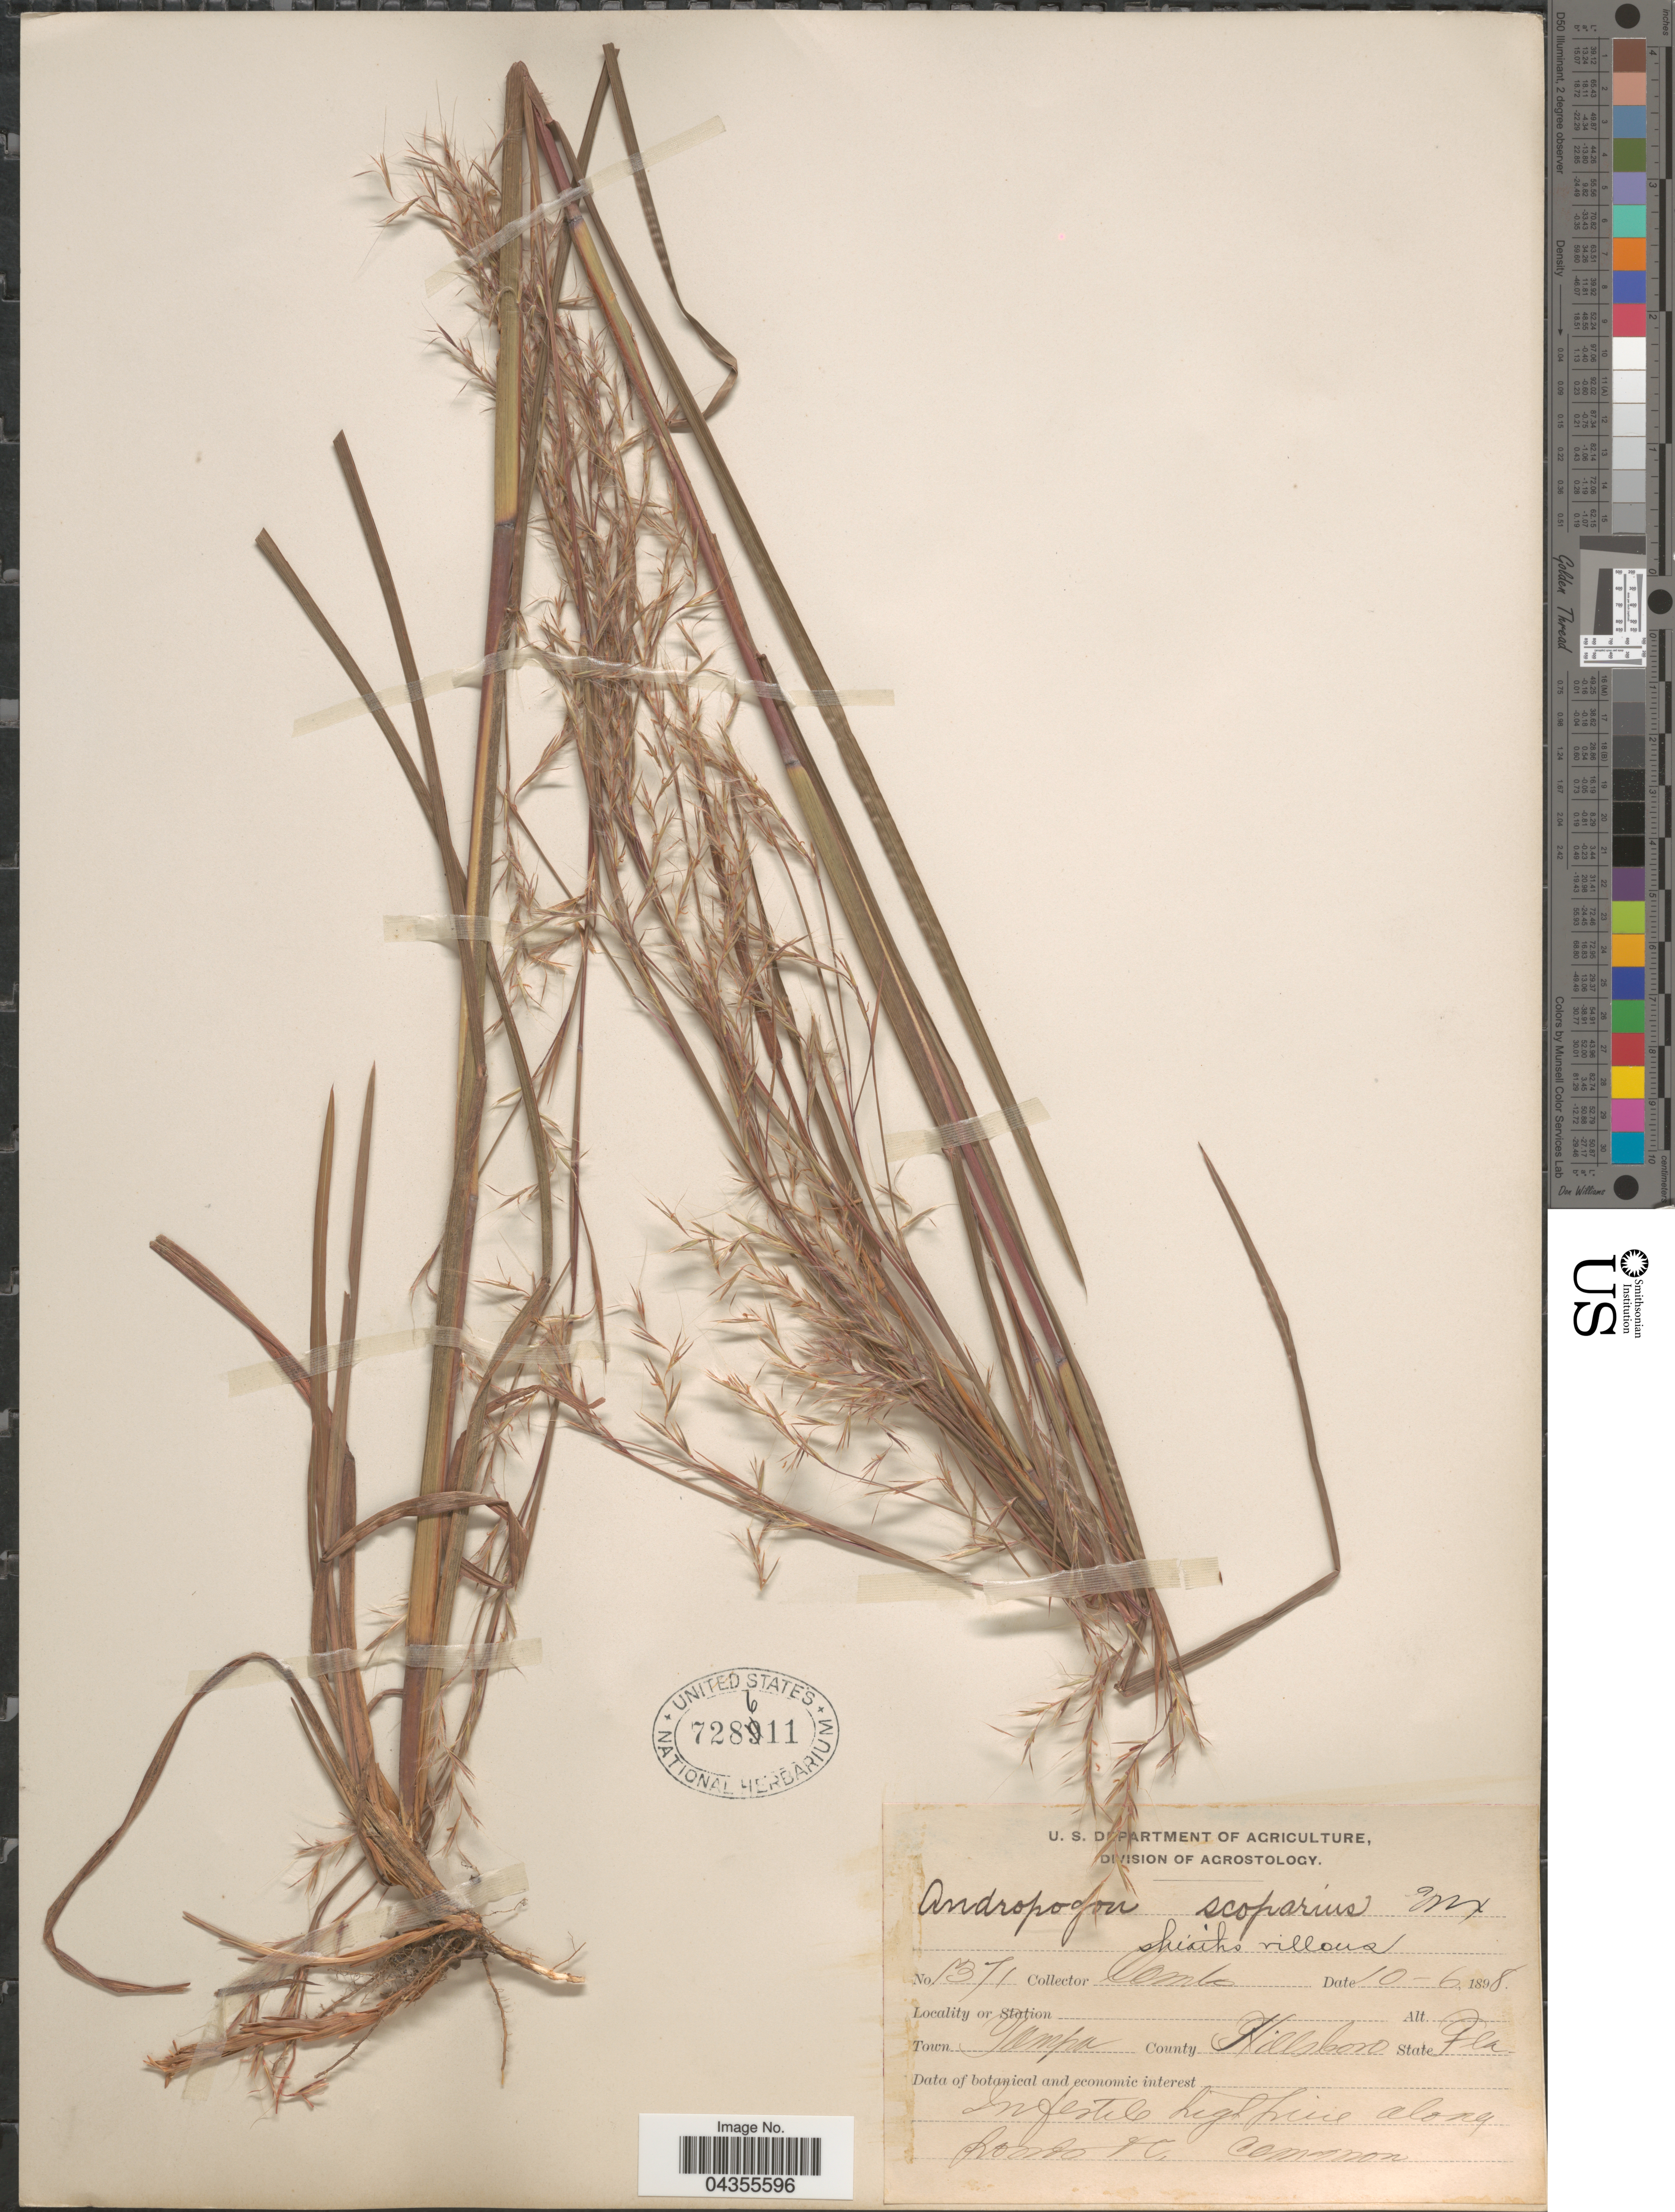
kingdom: Plantae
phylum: Tracheophyta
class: Liliopsida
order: Poales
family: Poaceae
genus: Schizachyrium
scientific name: Schizachyrium scoparium var. stoloniferum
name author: (Nash) Wipff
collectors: -. Combs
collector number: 1371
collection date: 1898-10-06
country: United States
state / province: Florida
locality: Town Tampa. County Killsboro.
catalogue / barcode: US 728611